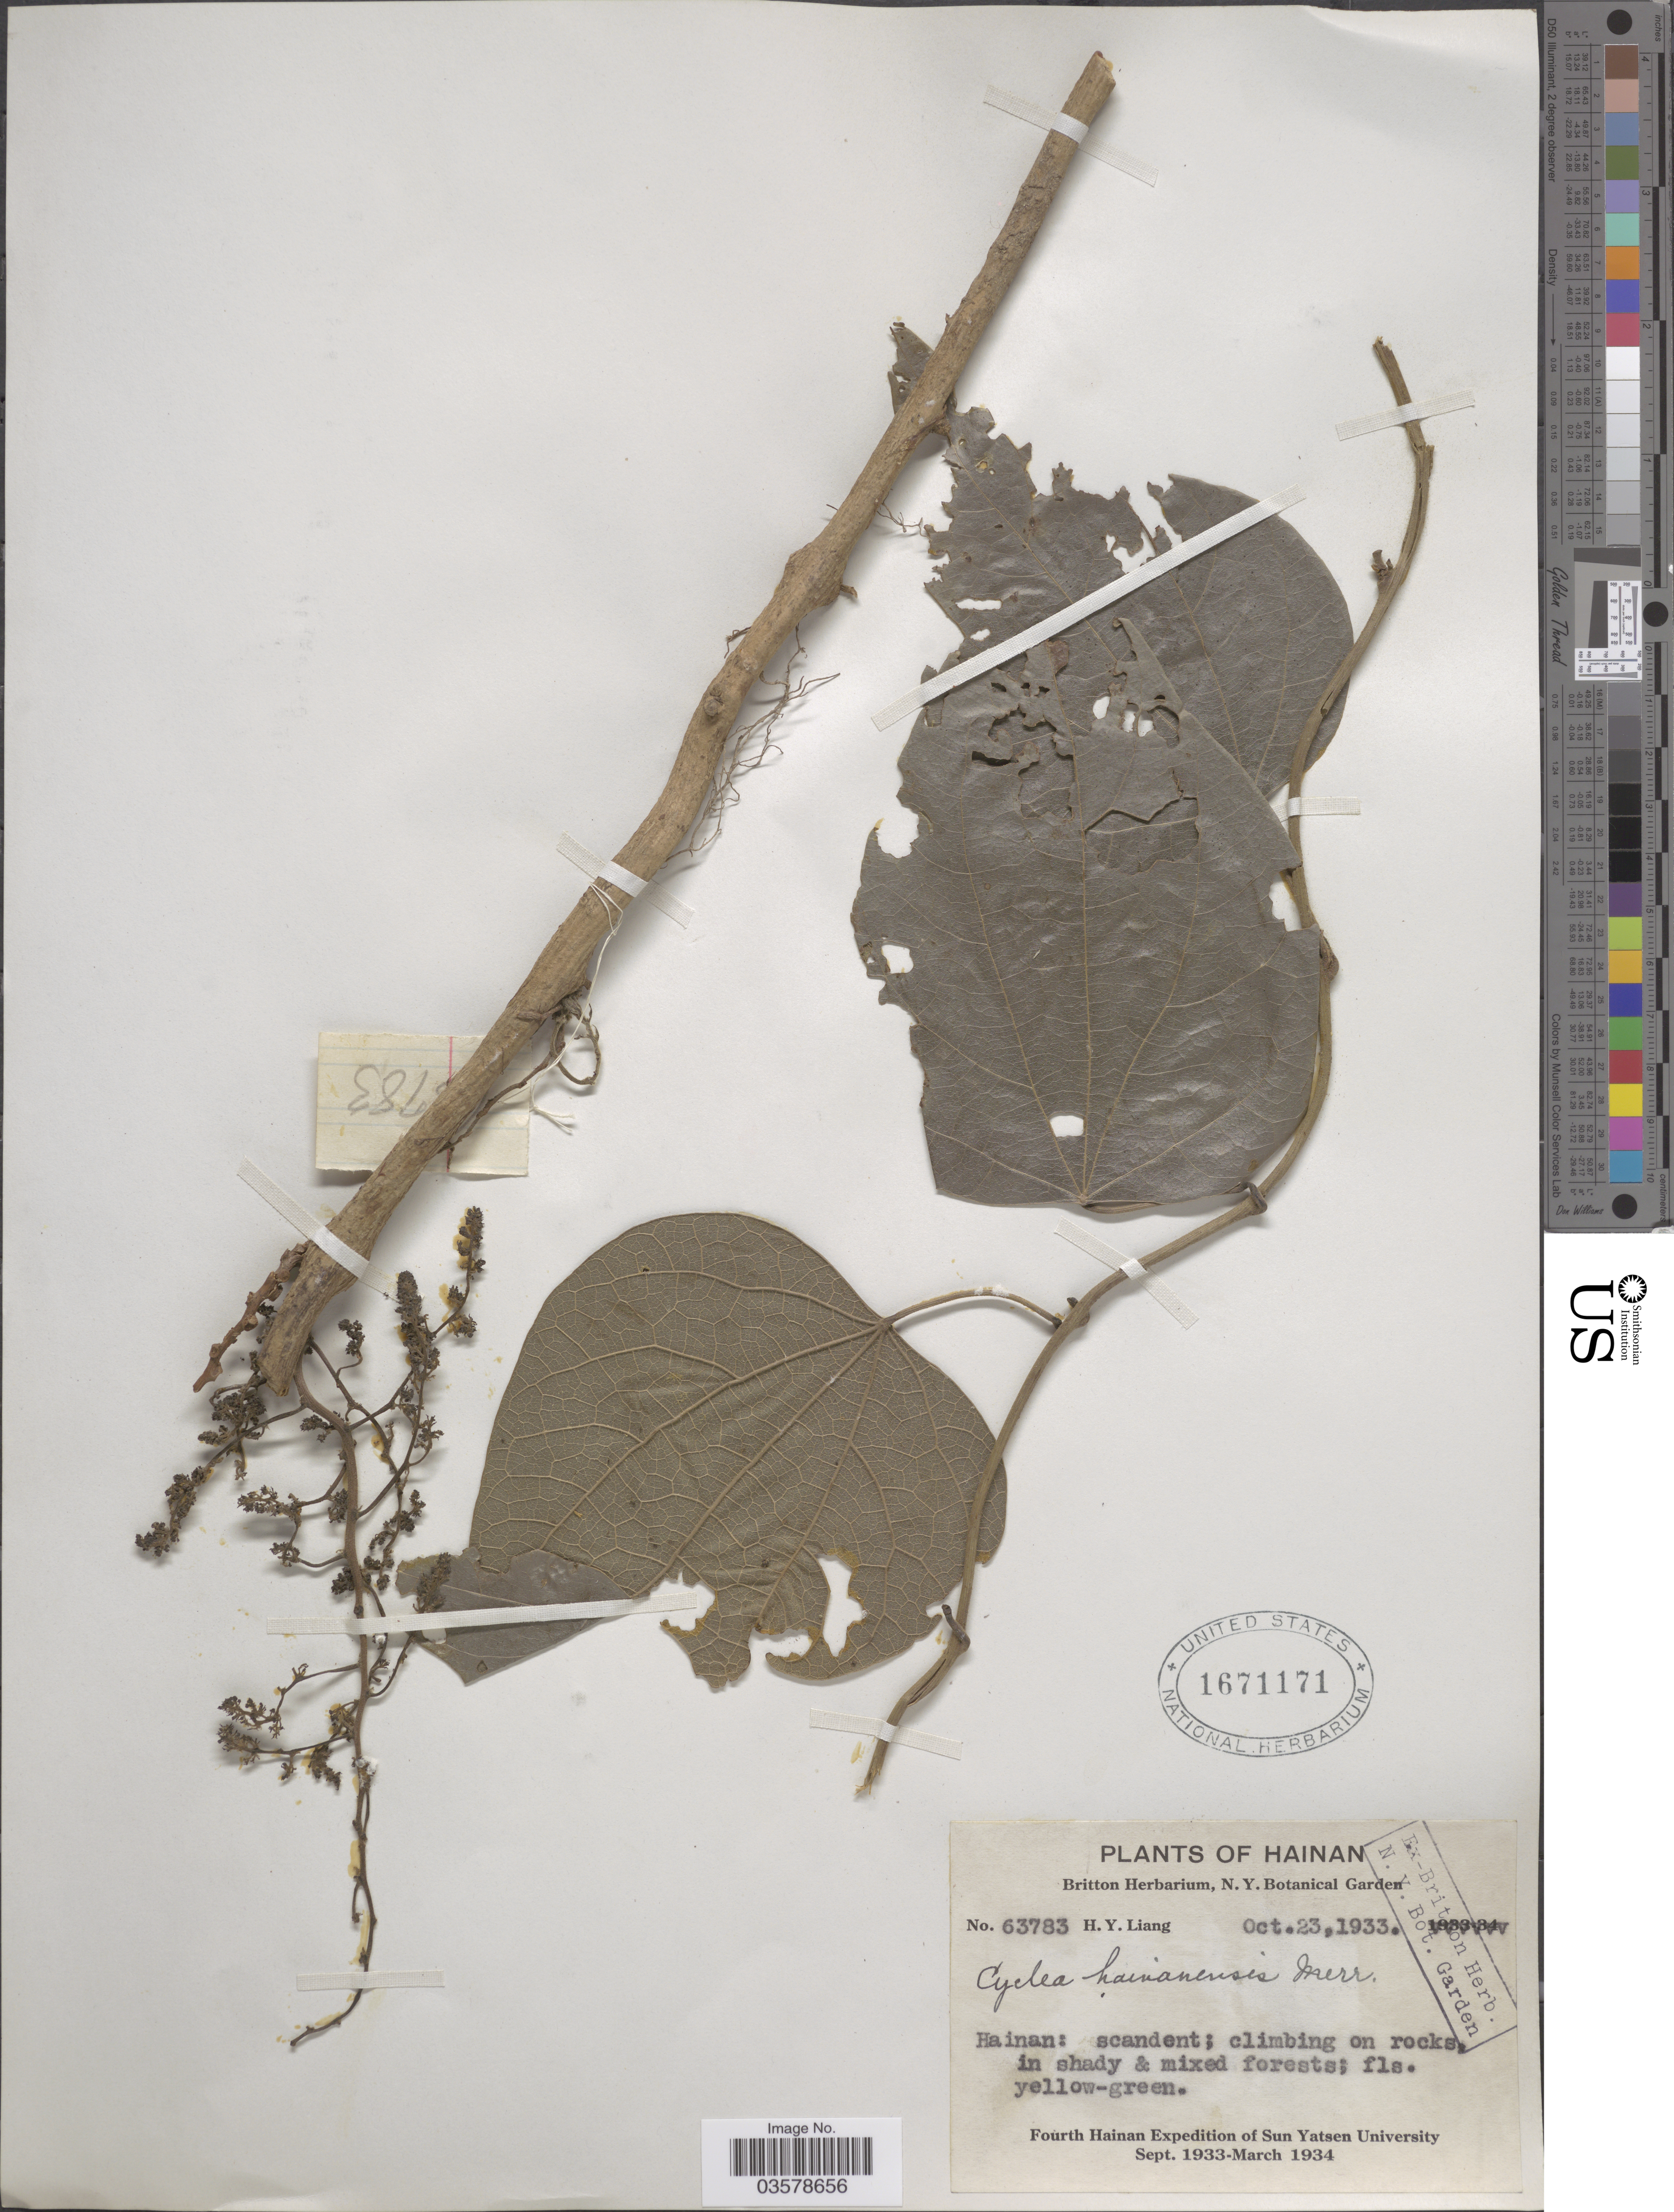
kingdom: Plantae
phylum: Tracheophyta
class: Magnoliopsida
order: Ranunculales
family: Menispermaceae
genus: Cyclea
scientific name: Cyclea hainanensis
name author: Merr.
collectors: H. Y. Liang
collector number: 63783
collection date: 1933-10-23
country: China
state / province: Hainan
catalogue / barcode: US 1671171